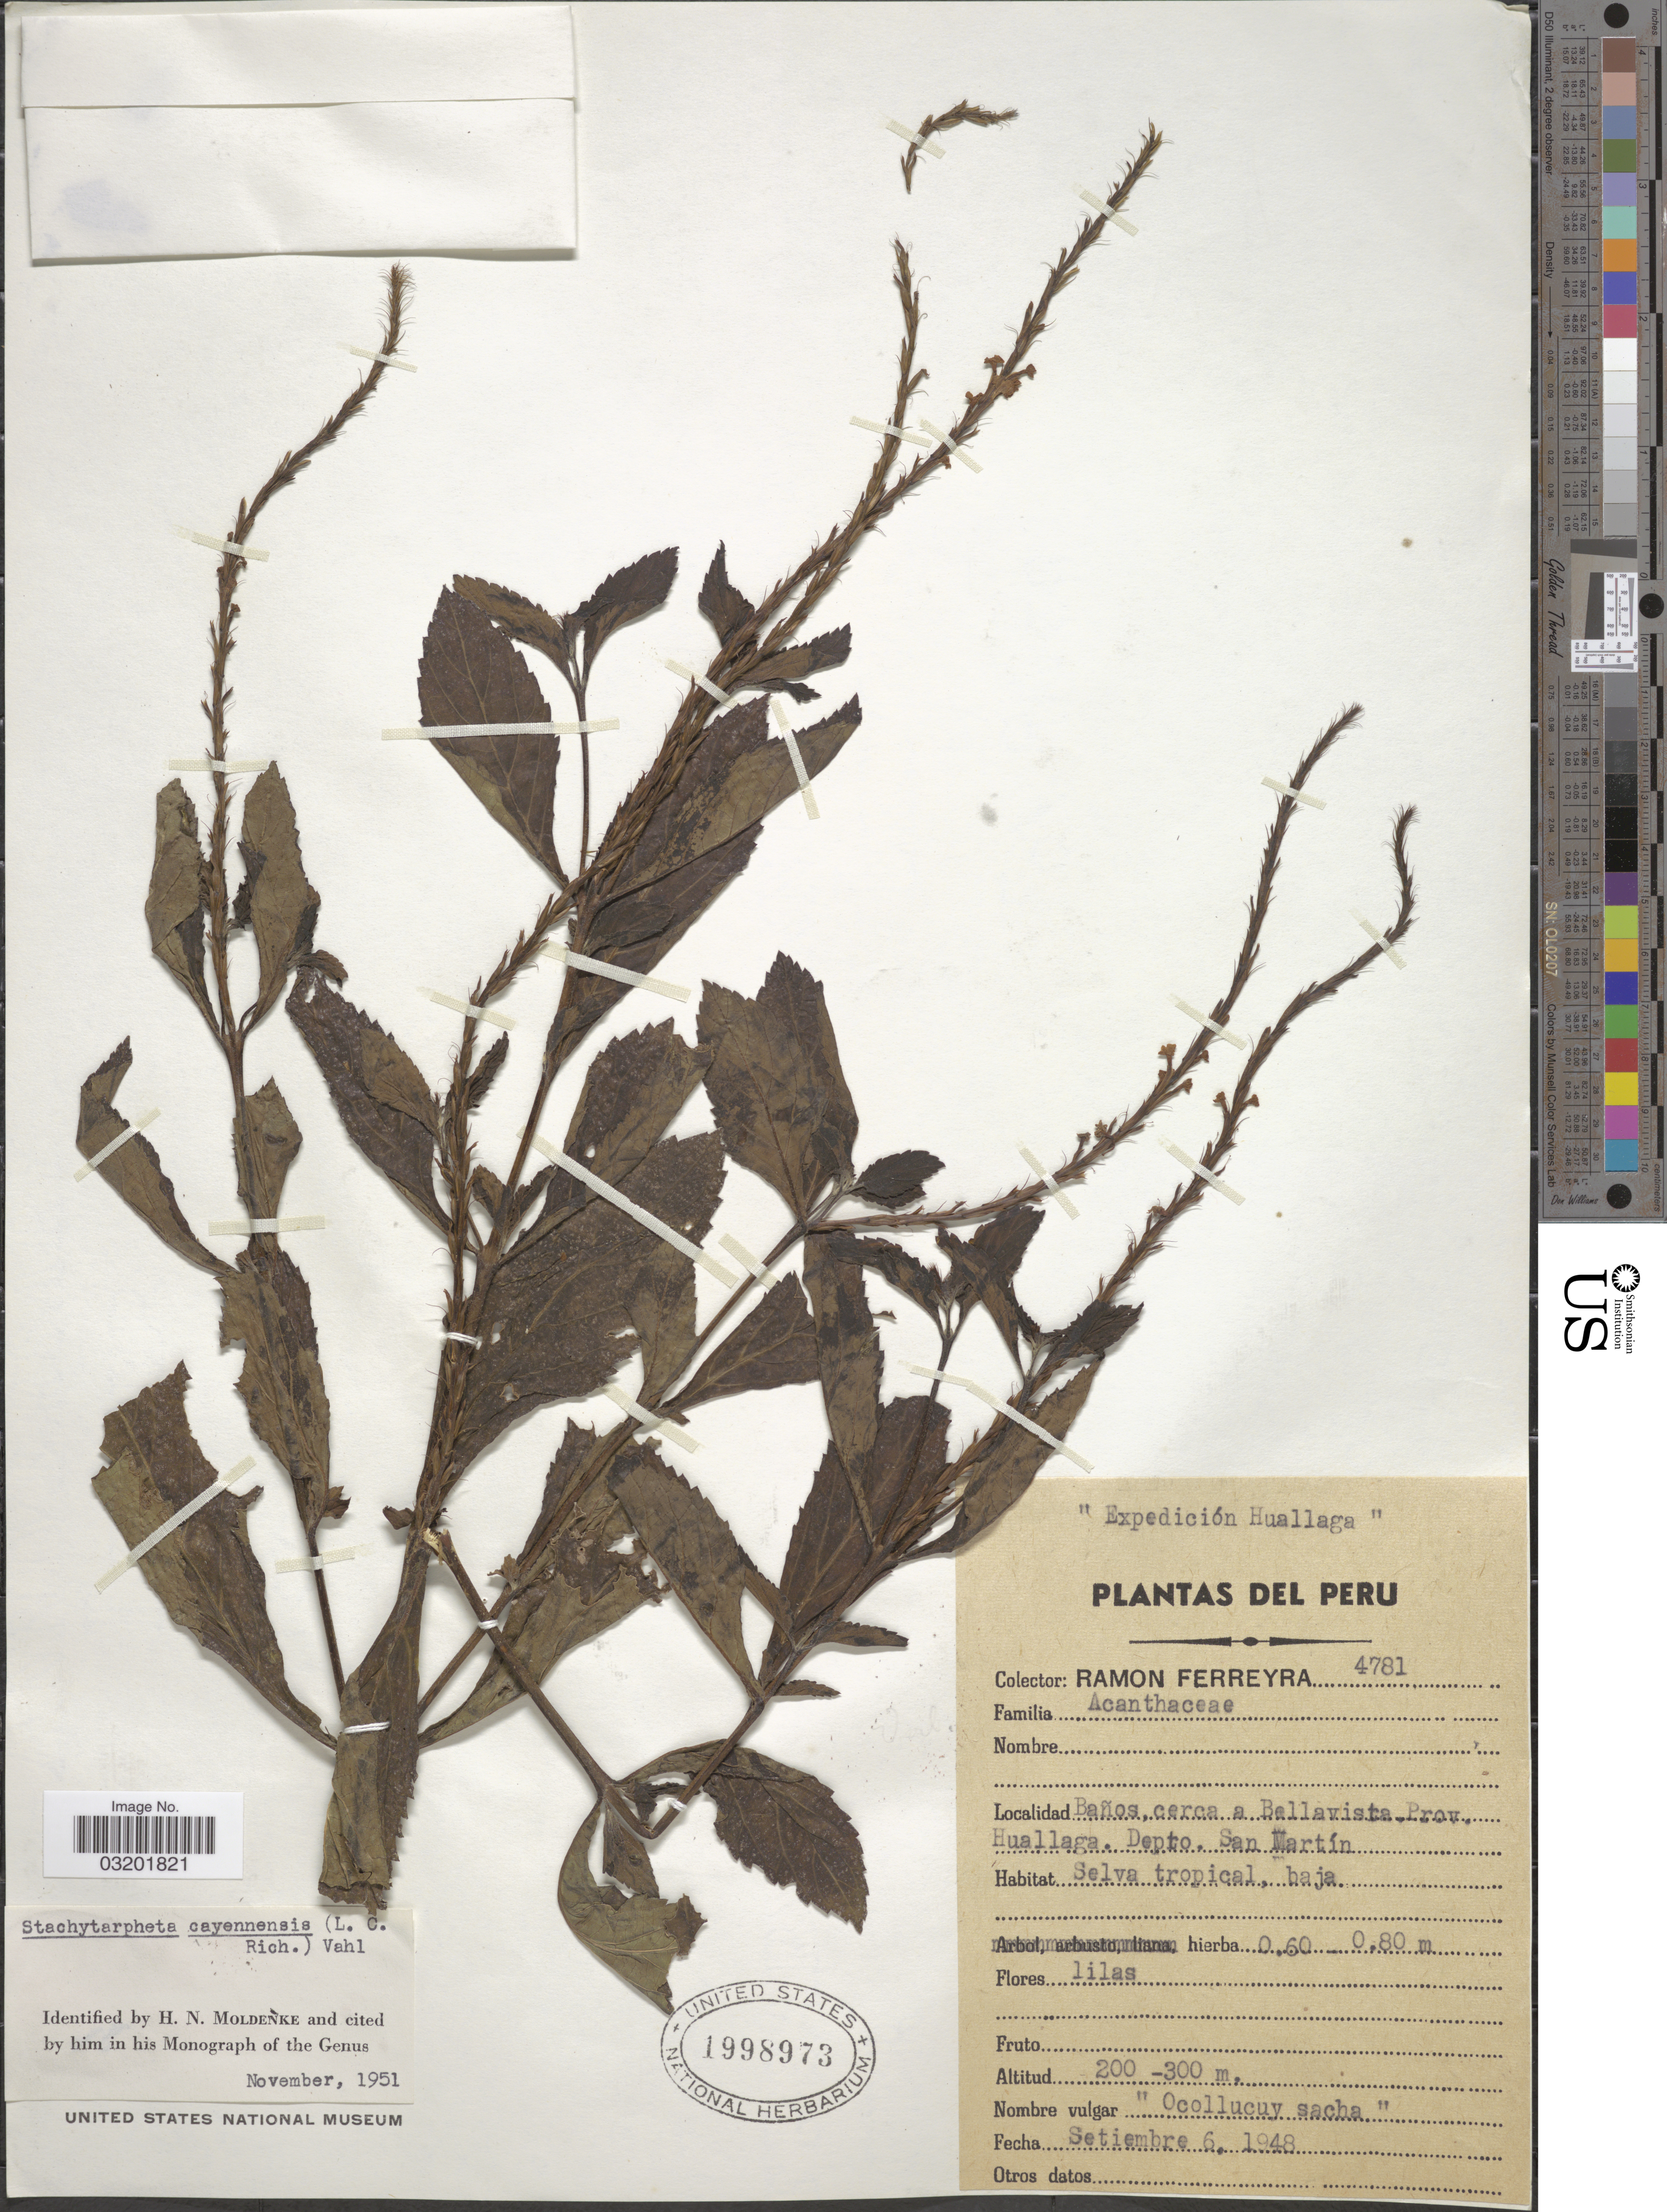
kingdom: Plantae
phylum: Tracheophyta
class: Magnoliopsida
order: Lamiales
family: Verbenaceae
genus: Stachytarpheta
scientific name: Stachytarpheta cayennensis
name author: (Rich.) Vahl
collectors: R. A. Ferreyra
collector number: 4781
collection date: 1948-09-06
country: Peru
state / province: San Martín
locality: Baños, cerca a Bellavista Prov. Huallaga. Depto. San Martín.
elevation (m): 200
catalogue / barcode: US 1998973